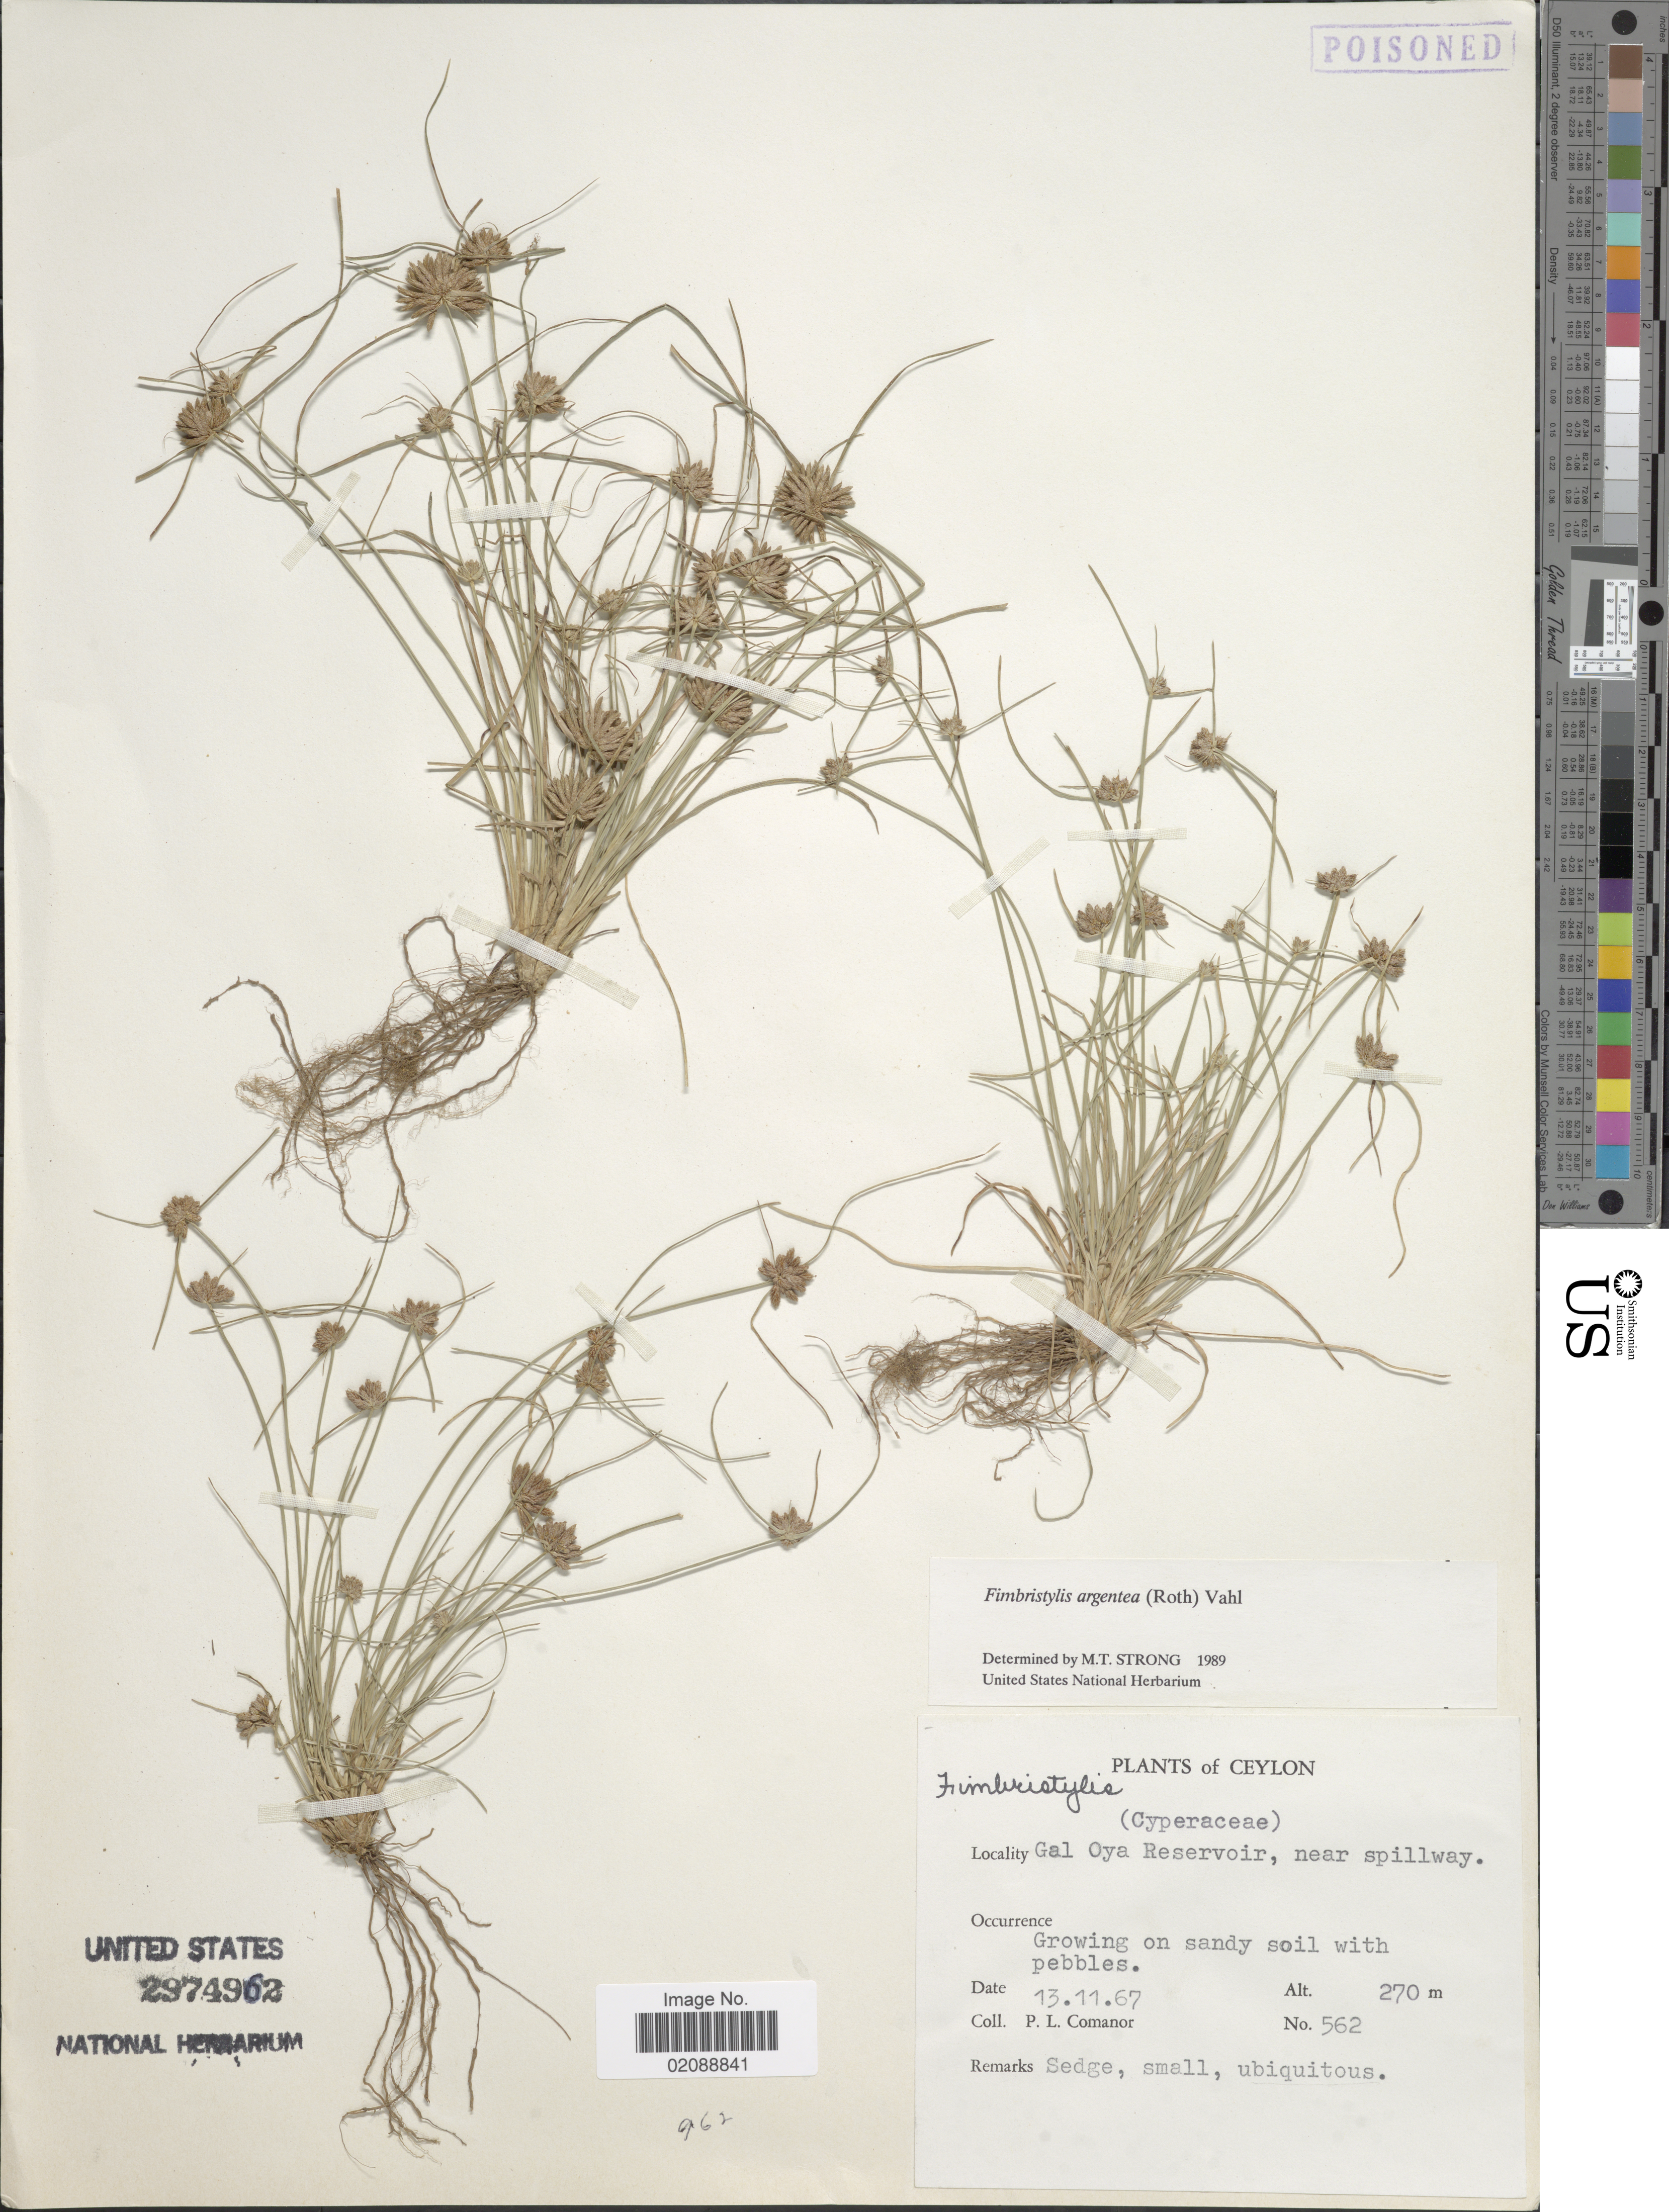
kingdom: Plantae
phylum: Tracheophyta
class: Liliopsida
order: Poales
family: Cyperaceae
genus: Fimbristylis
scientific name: Fimbristylis argentea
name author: (Rottb.) Vahl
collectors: P. Comanor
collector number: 562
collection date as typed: Transcribed d/m/y: 13/11/67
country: Sri Lanka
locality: Ceylon, Gal Oya Reservoir, near spillway.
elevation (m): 270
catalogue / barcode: US 2974962